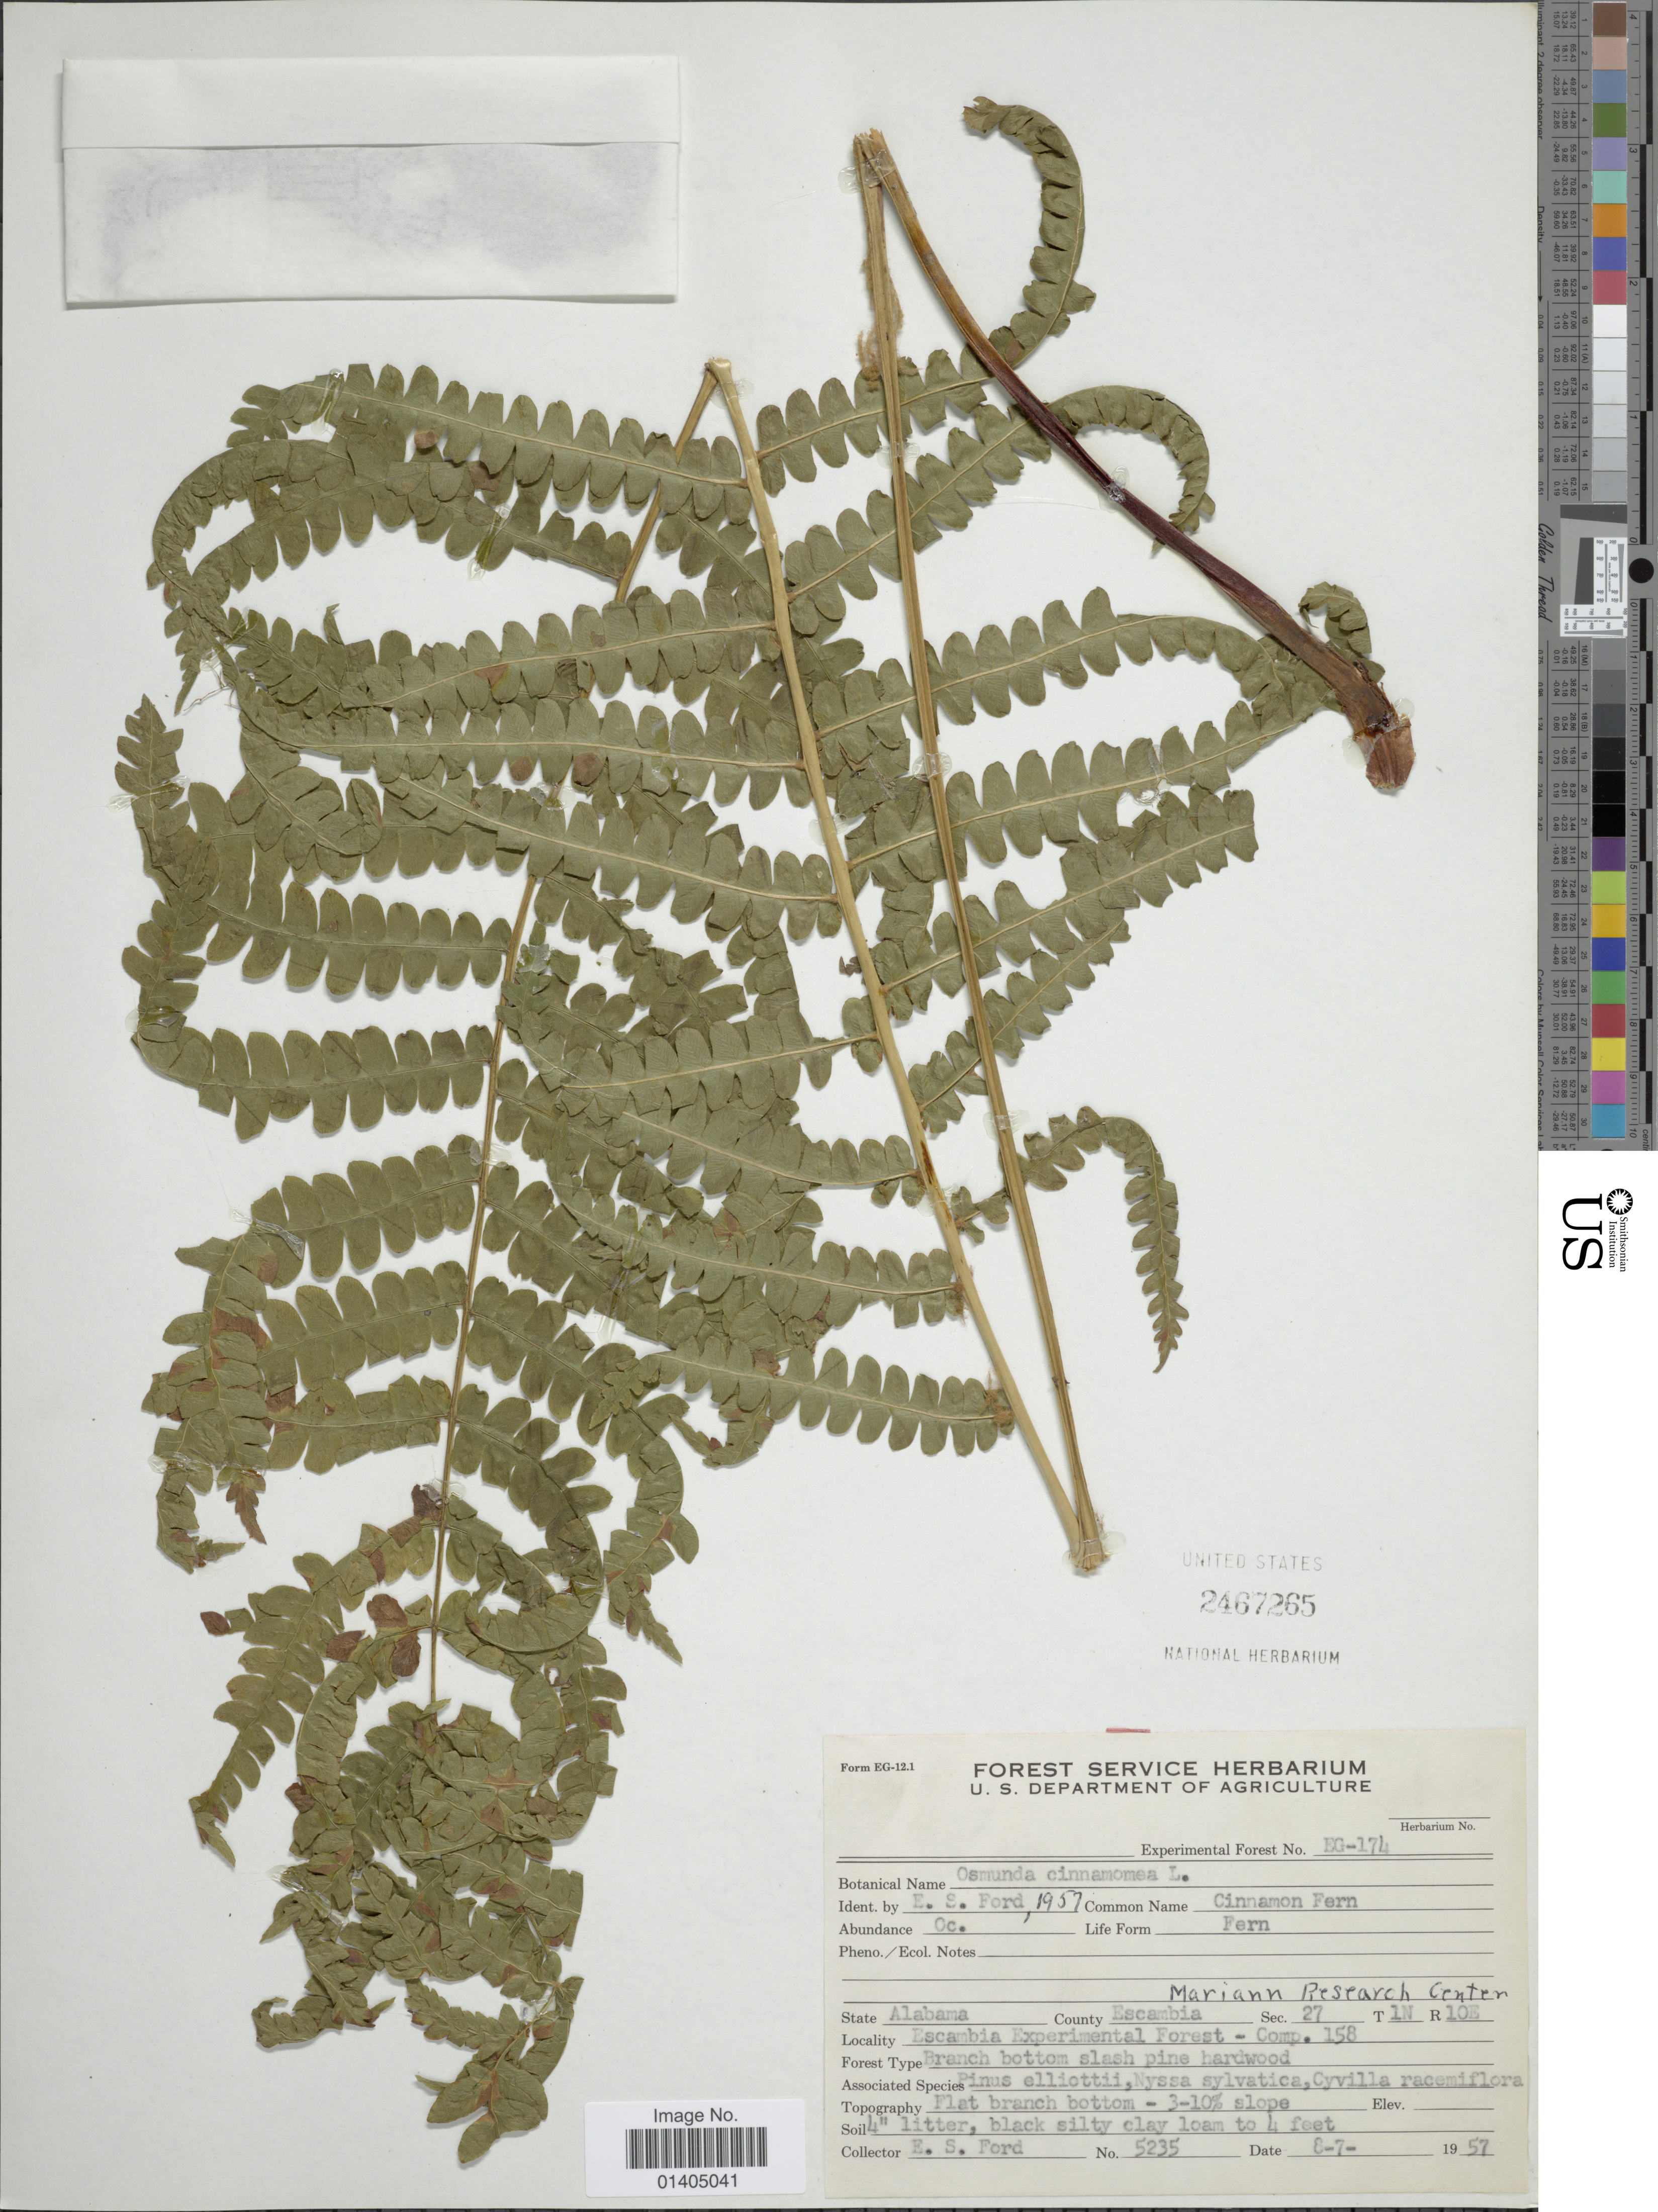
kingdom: Plantae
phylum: Tracheophyta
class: Polypodiopsida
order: Osmundales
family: Osmundaceae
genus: Osmundastrum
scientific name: Osmundastrum cinnamomeum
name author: (L.) C. Presl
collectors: E. Ford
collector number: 5235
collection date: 1957-07-08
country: United States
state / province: Alabama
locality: County Escambia, Sec. 27 T1N R10E. Escambia Experimental Forest - Comp. 158. Mariann Research Center.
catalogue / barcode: US 2467265